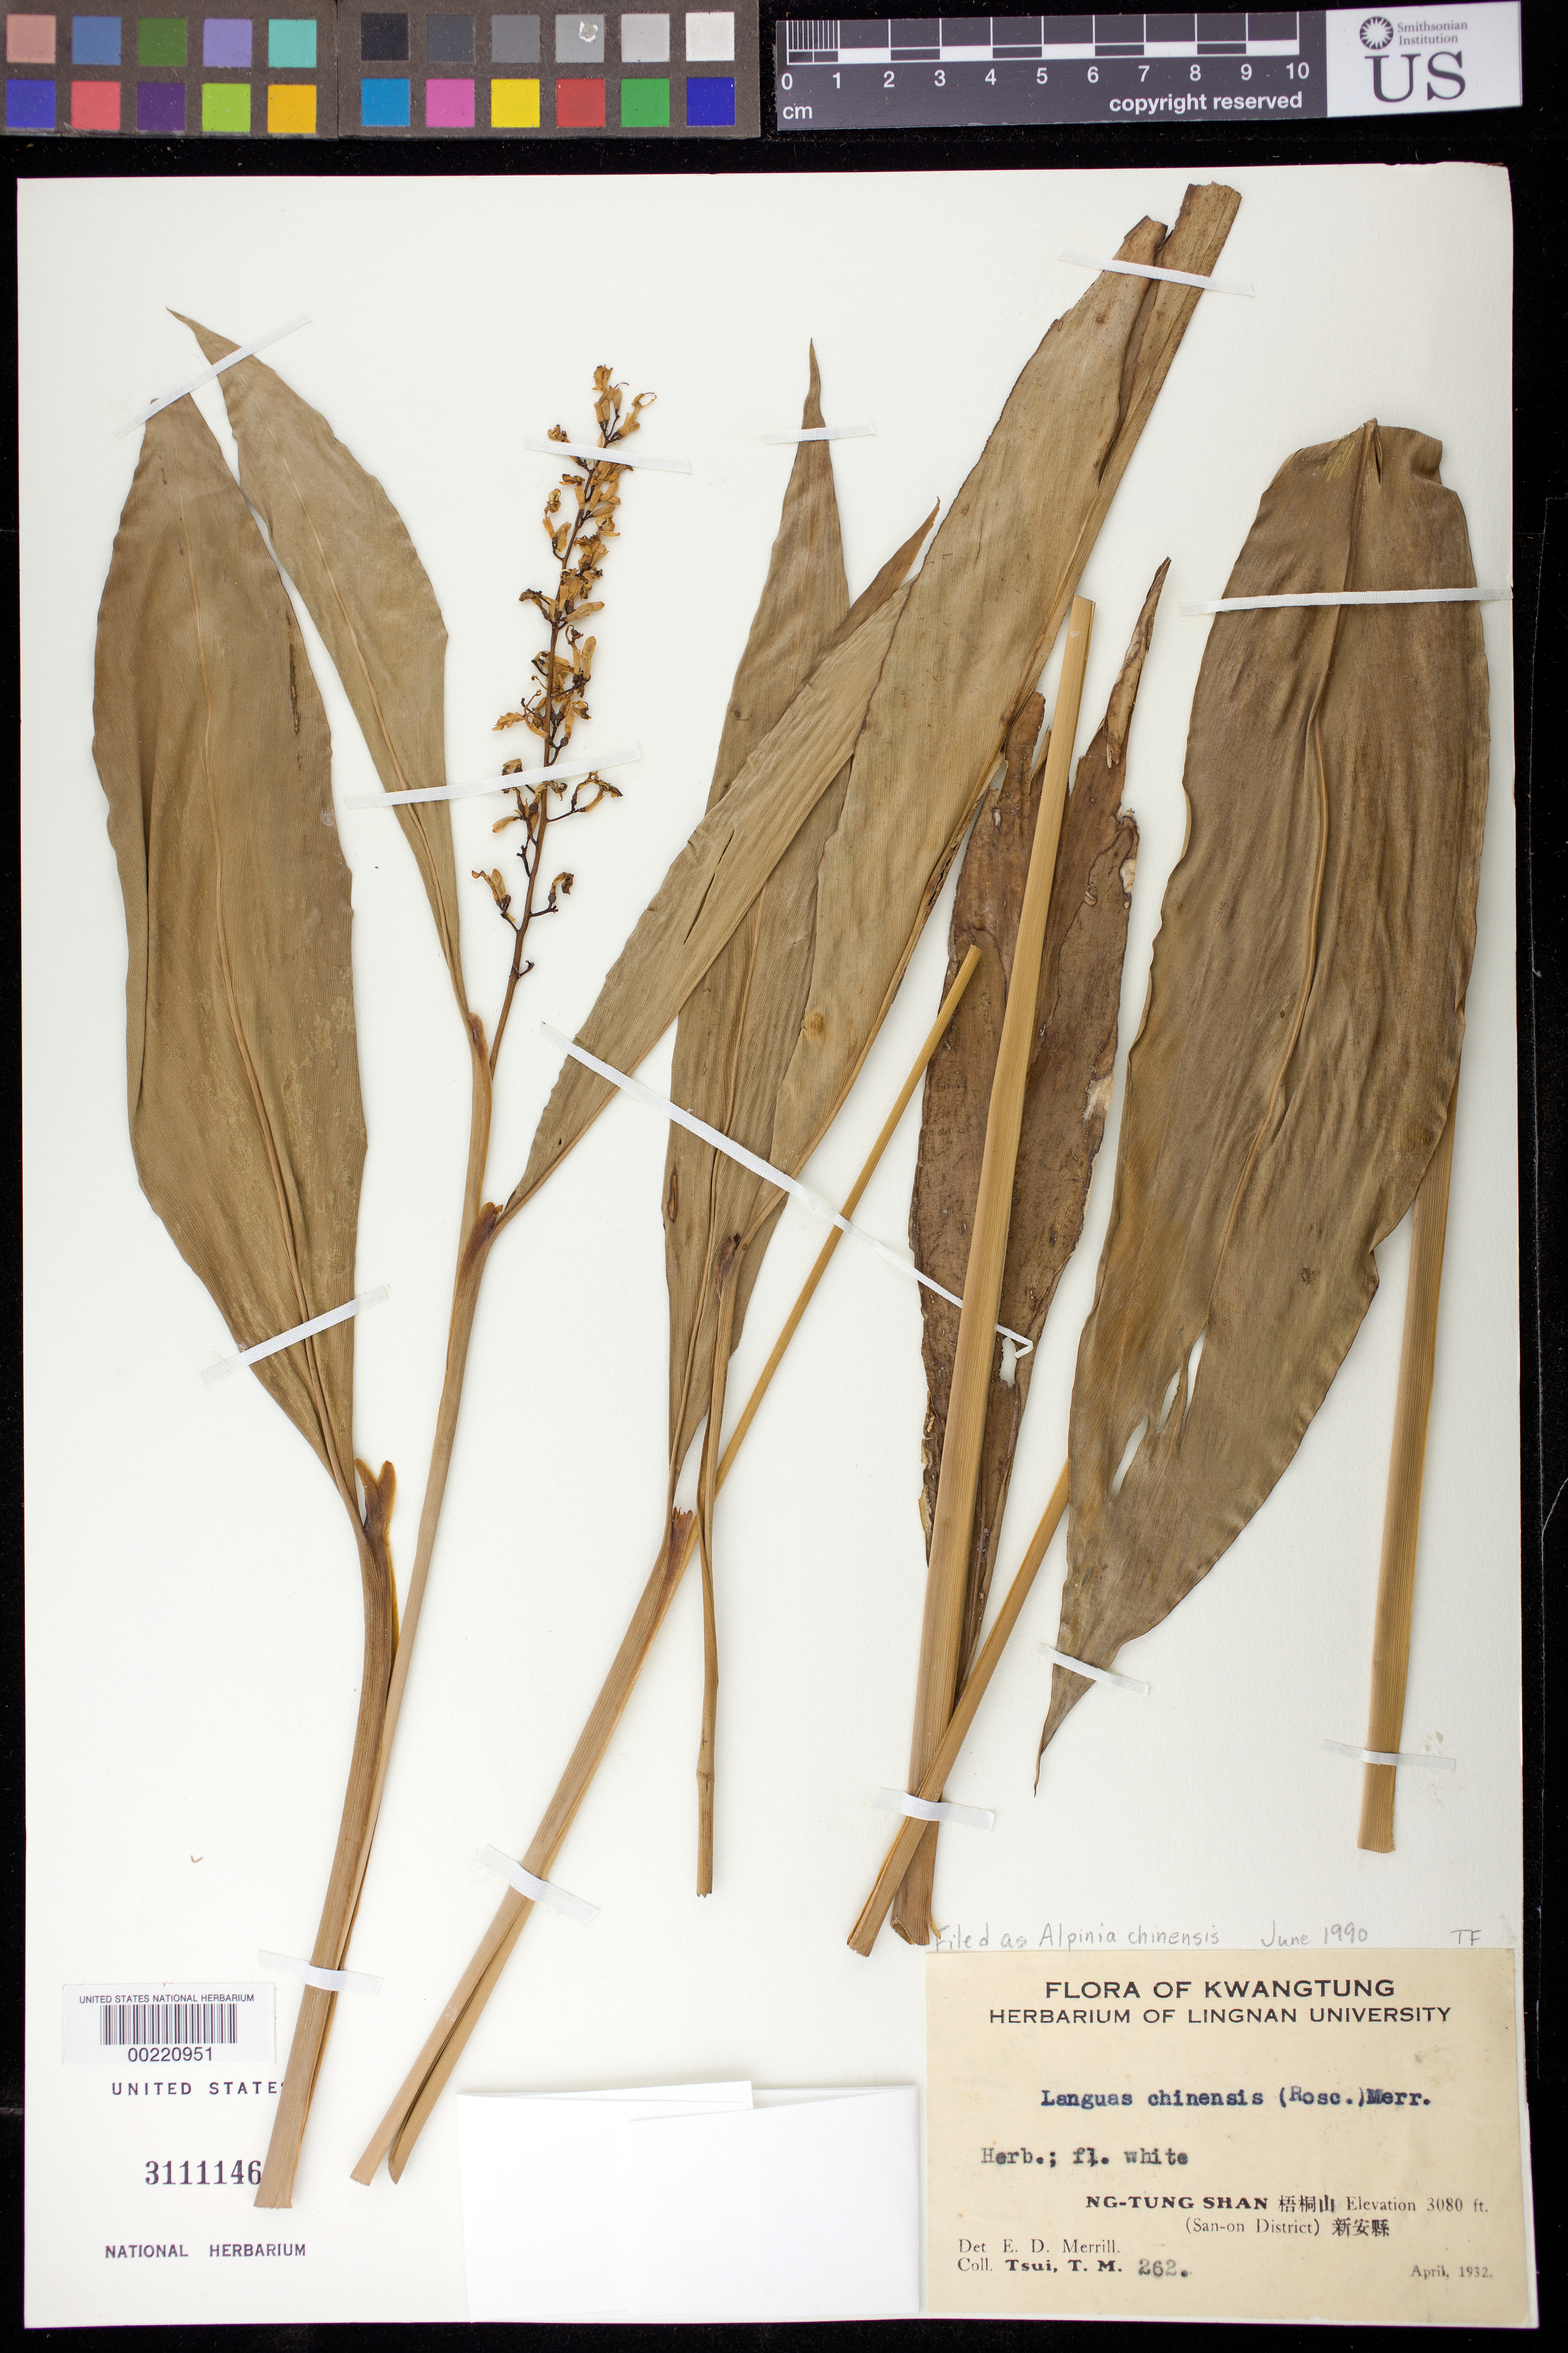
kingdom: Plantae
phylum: Tracheophyta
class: Liliopsida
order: Zingiberales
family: Zingiberaceae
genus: Alpinia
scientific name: Alpinia chinensis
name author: (Retz.) Roscoe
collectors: T. Tsui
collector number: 262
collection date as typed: Apr 1932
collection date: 1932-04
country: China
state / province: Guangdong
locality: Ng-tung shan (san-on dist)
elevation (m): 939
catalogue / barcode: US 3111146